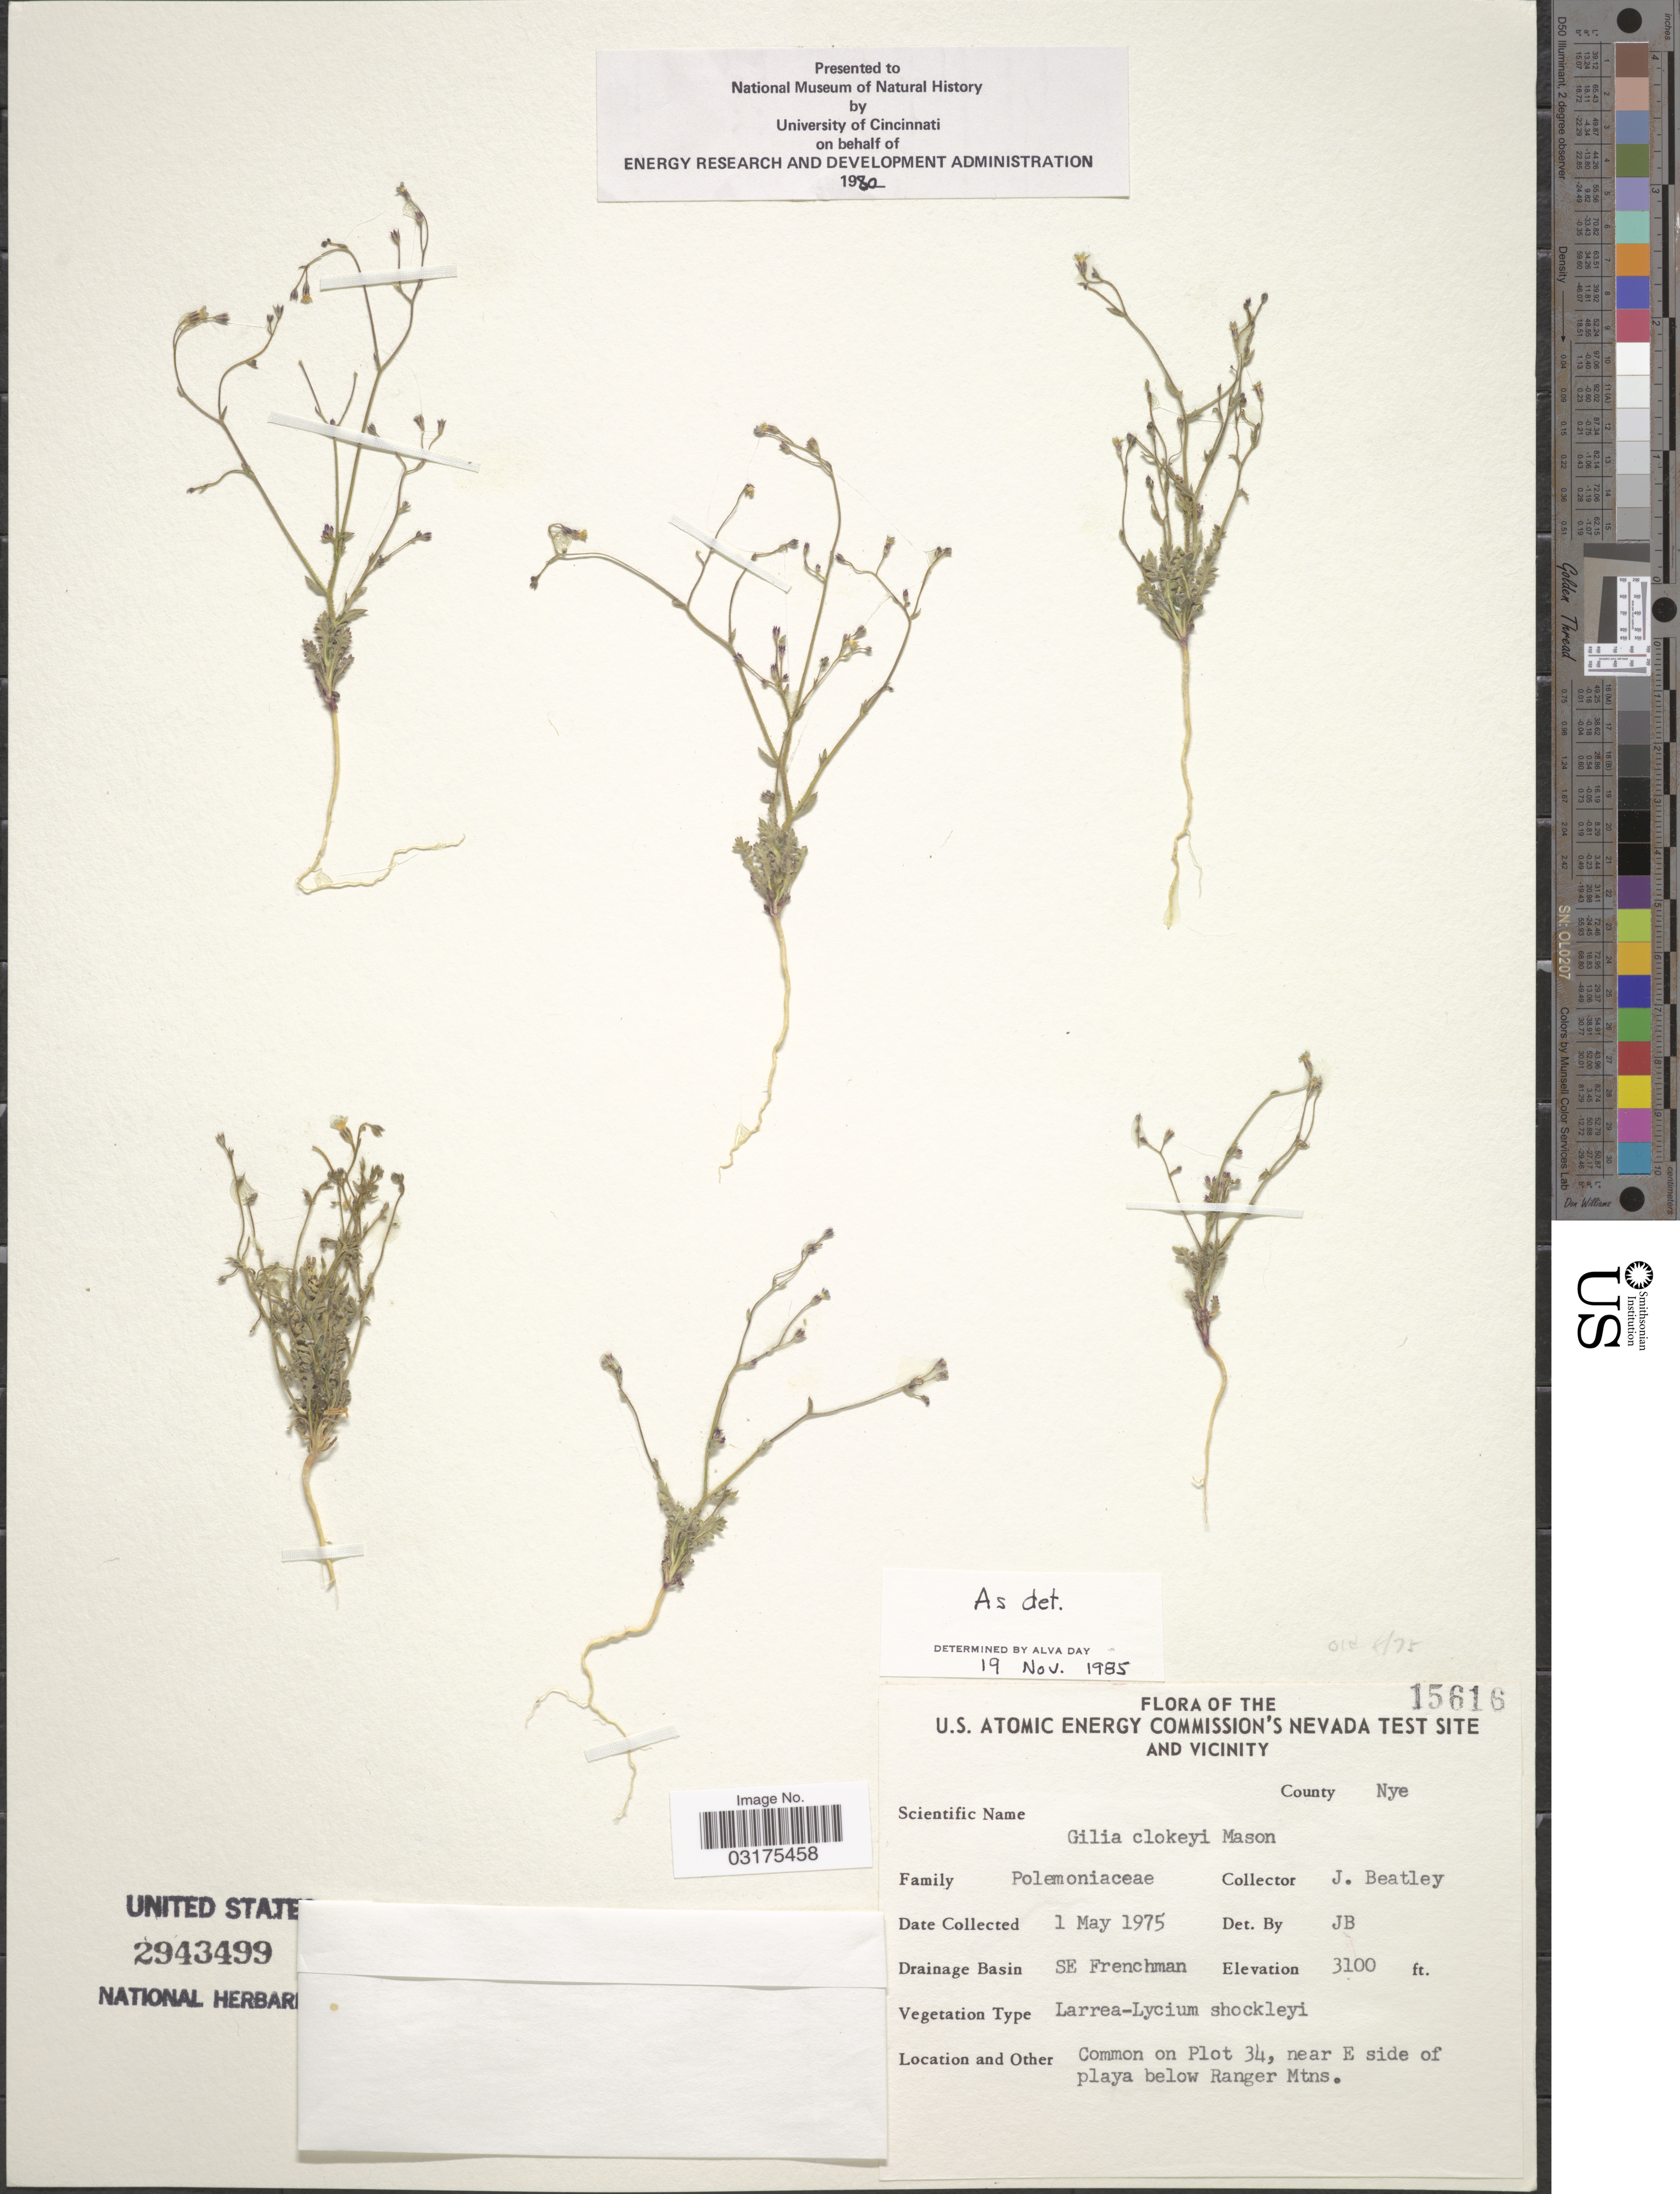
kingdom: Plantae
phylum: Tracheophyta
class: Magnoliopsida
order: Ericales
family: Polemoniaceae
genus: Gilia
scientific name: Gilia clokeyi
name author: H. Mason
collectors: J. C. Beatley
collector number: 15616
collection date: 1975-05-01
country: United States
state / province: Nevada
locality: The U.S. Atomic Energy Commission's Nevada Test Site And Vicinity, County Nye, Drainage Basin SE Frenchman, Common on Plot 34, near E side of playa below Ranger Mtns.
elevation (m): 945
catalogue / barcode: US 2943499